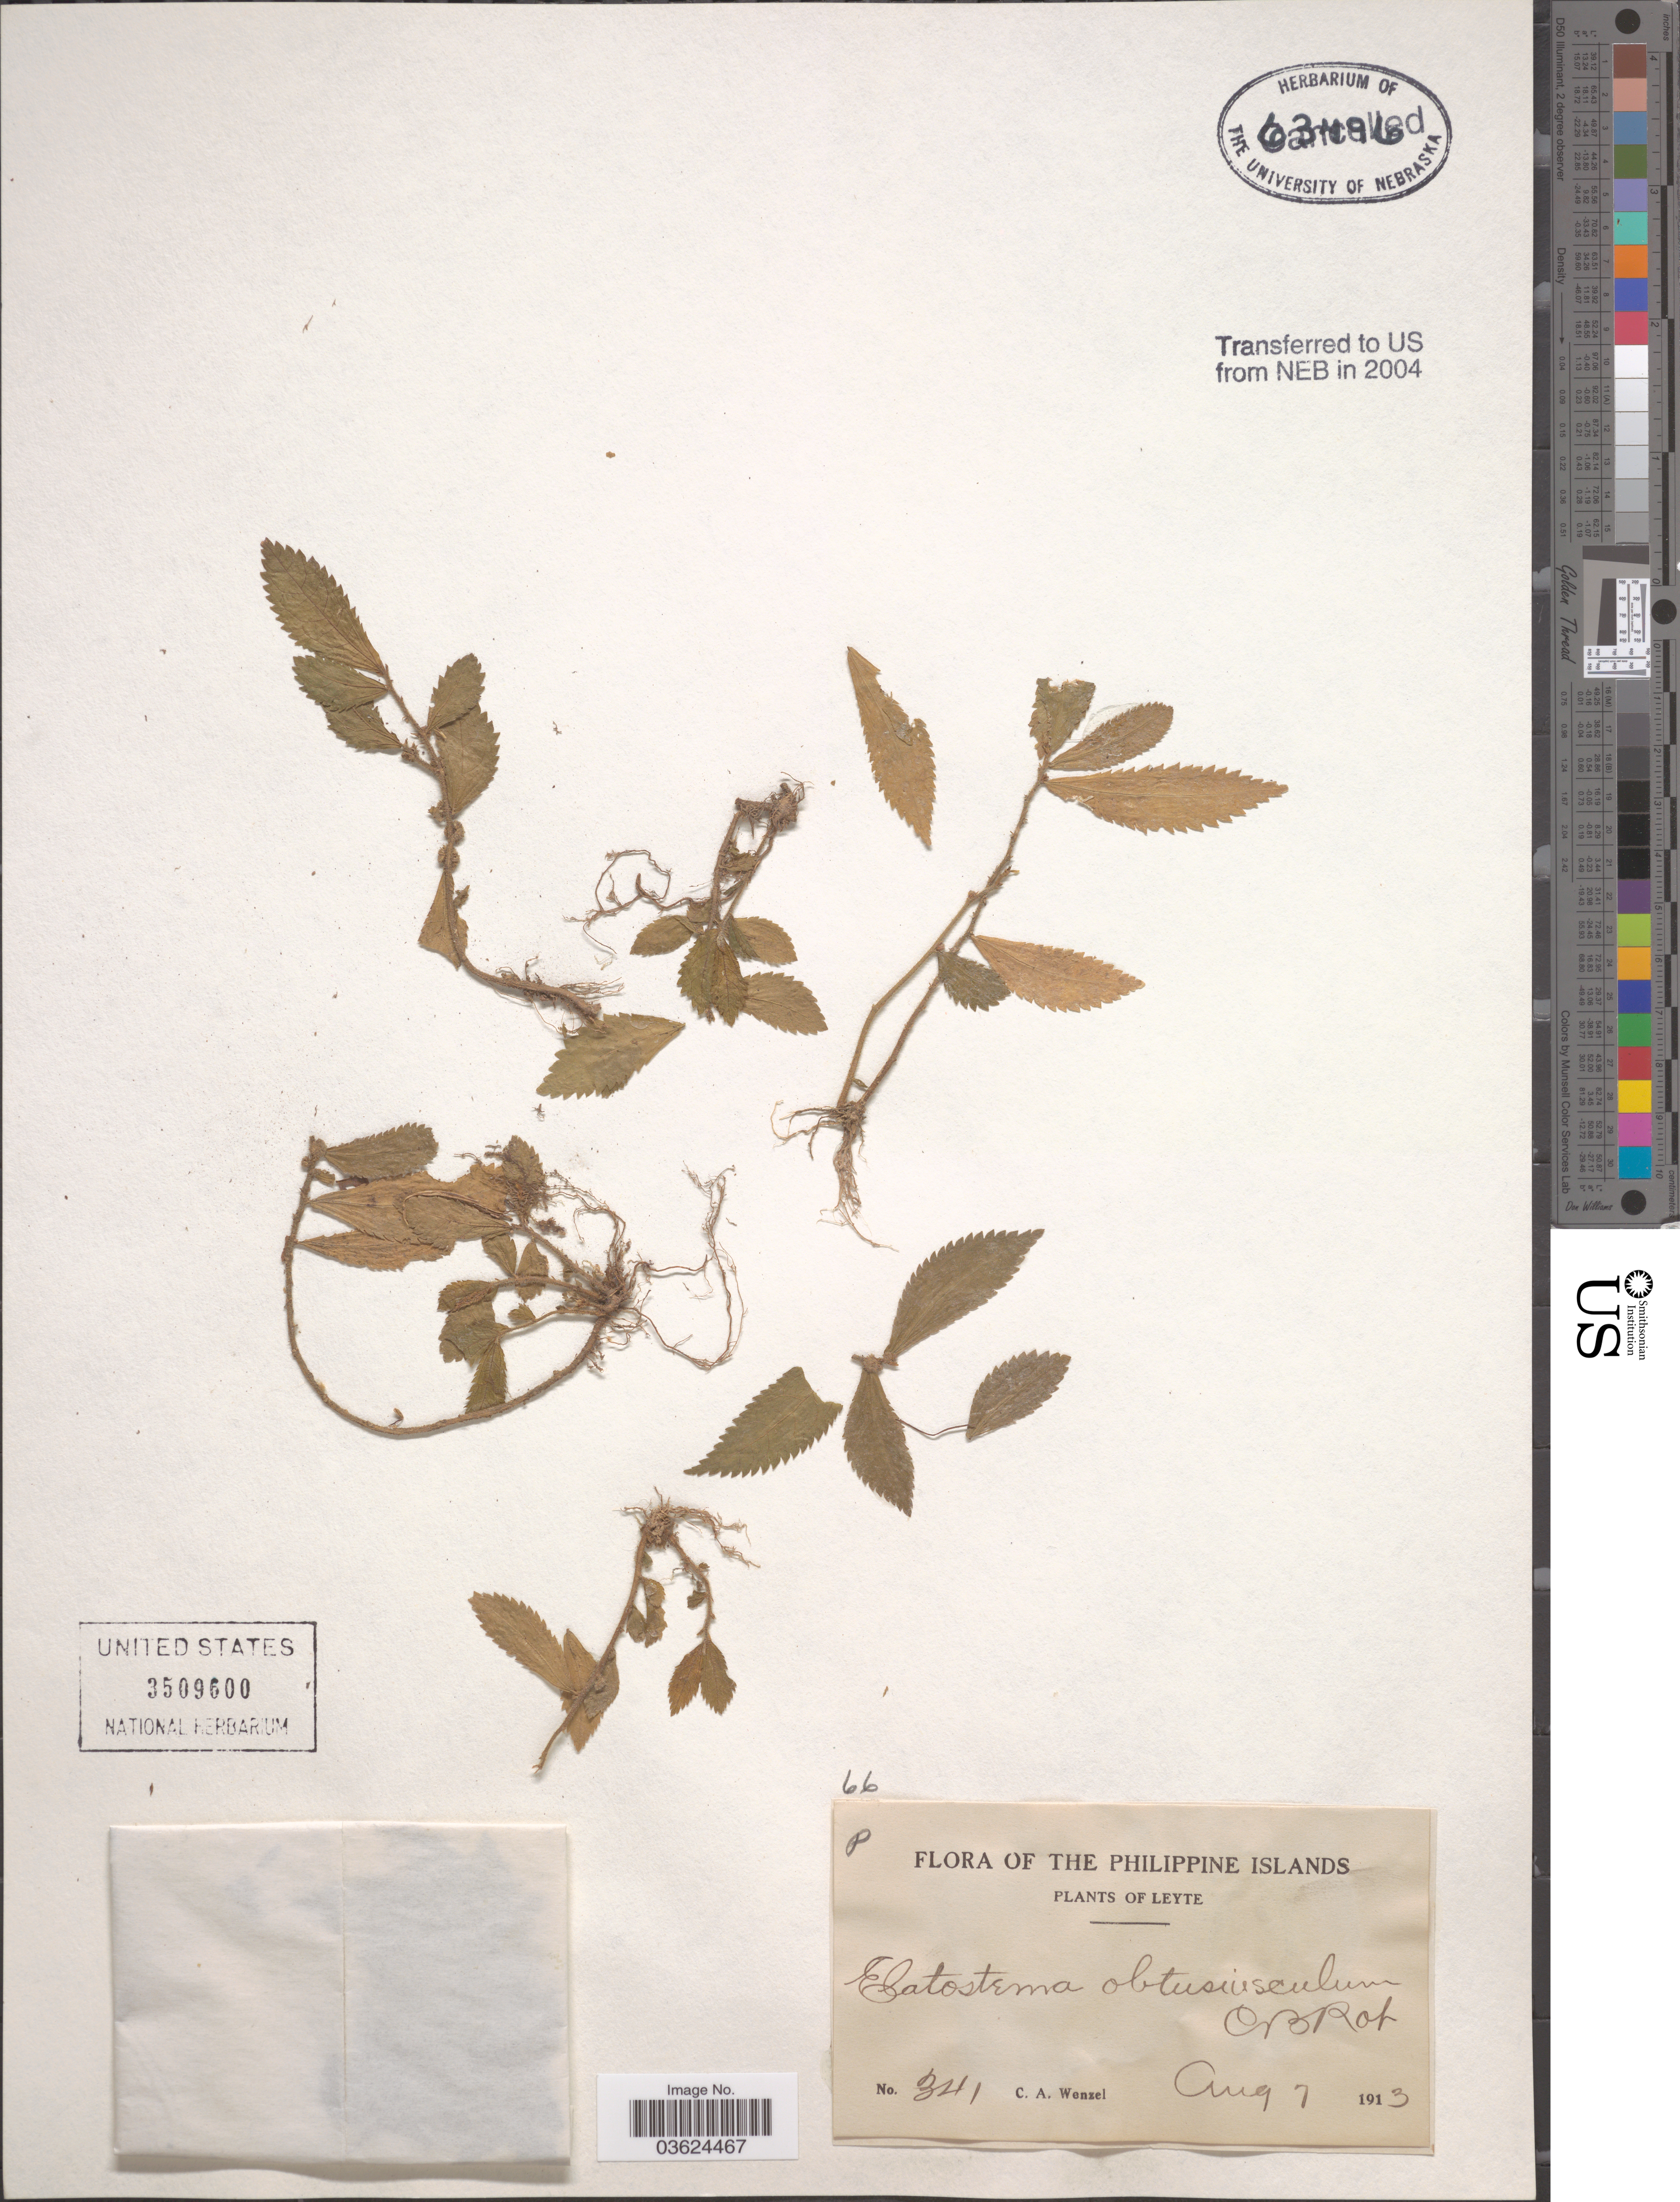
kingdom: Plantae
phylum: Tracheophyta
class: Magnoliopsida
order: Rosales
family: Urticaceae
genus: Elatostema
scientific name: Elatostema obtusiusculum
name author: C.B. Rob.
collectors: C. Wenzel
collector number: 341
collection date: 1913-08-07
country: Philippines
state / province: Eastern Visayas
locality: The Philippine Islands, Leyte.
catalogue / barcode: US 3509600